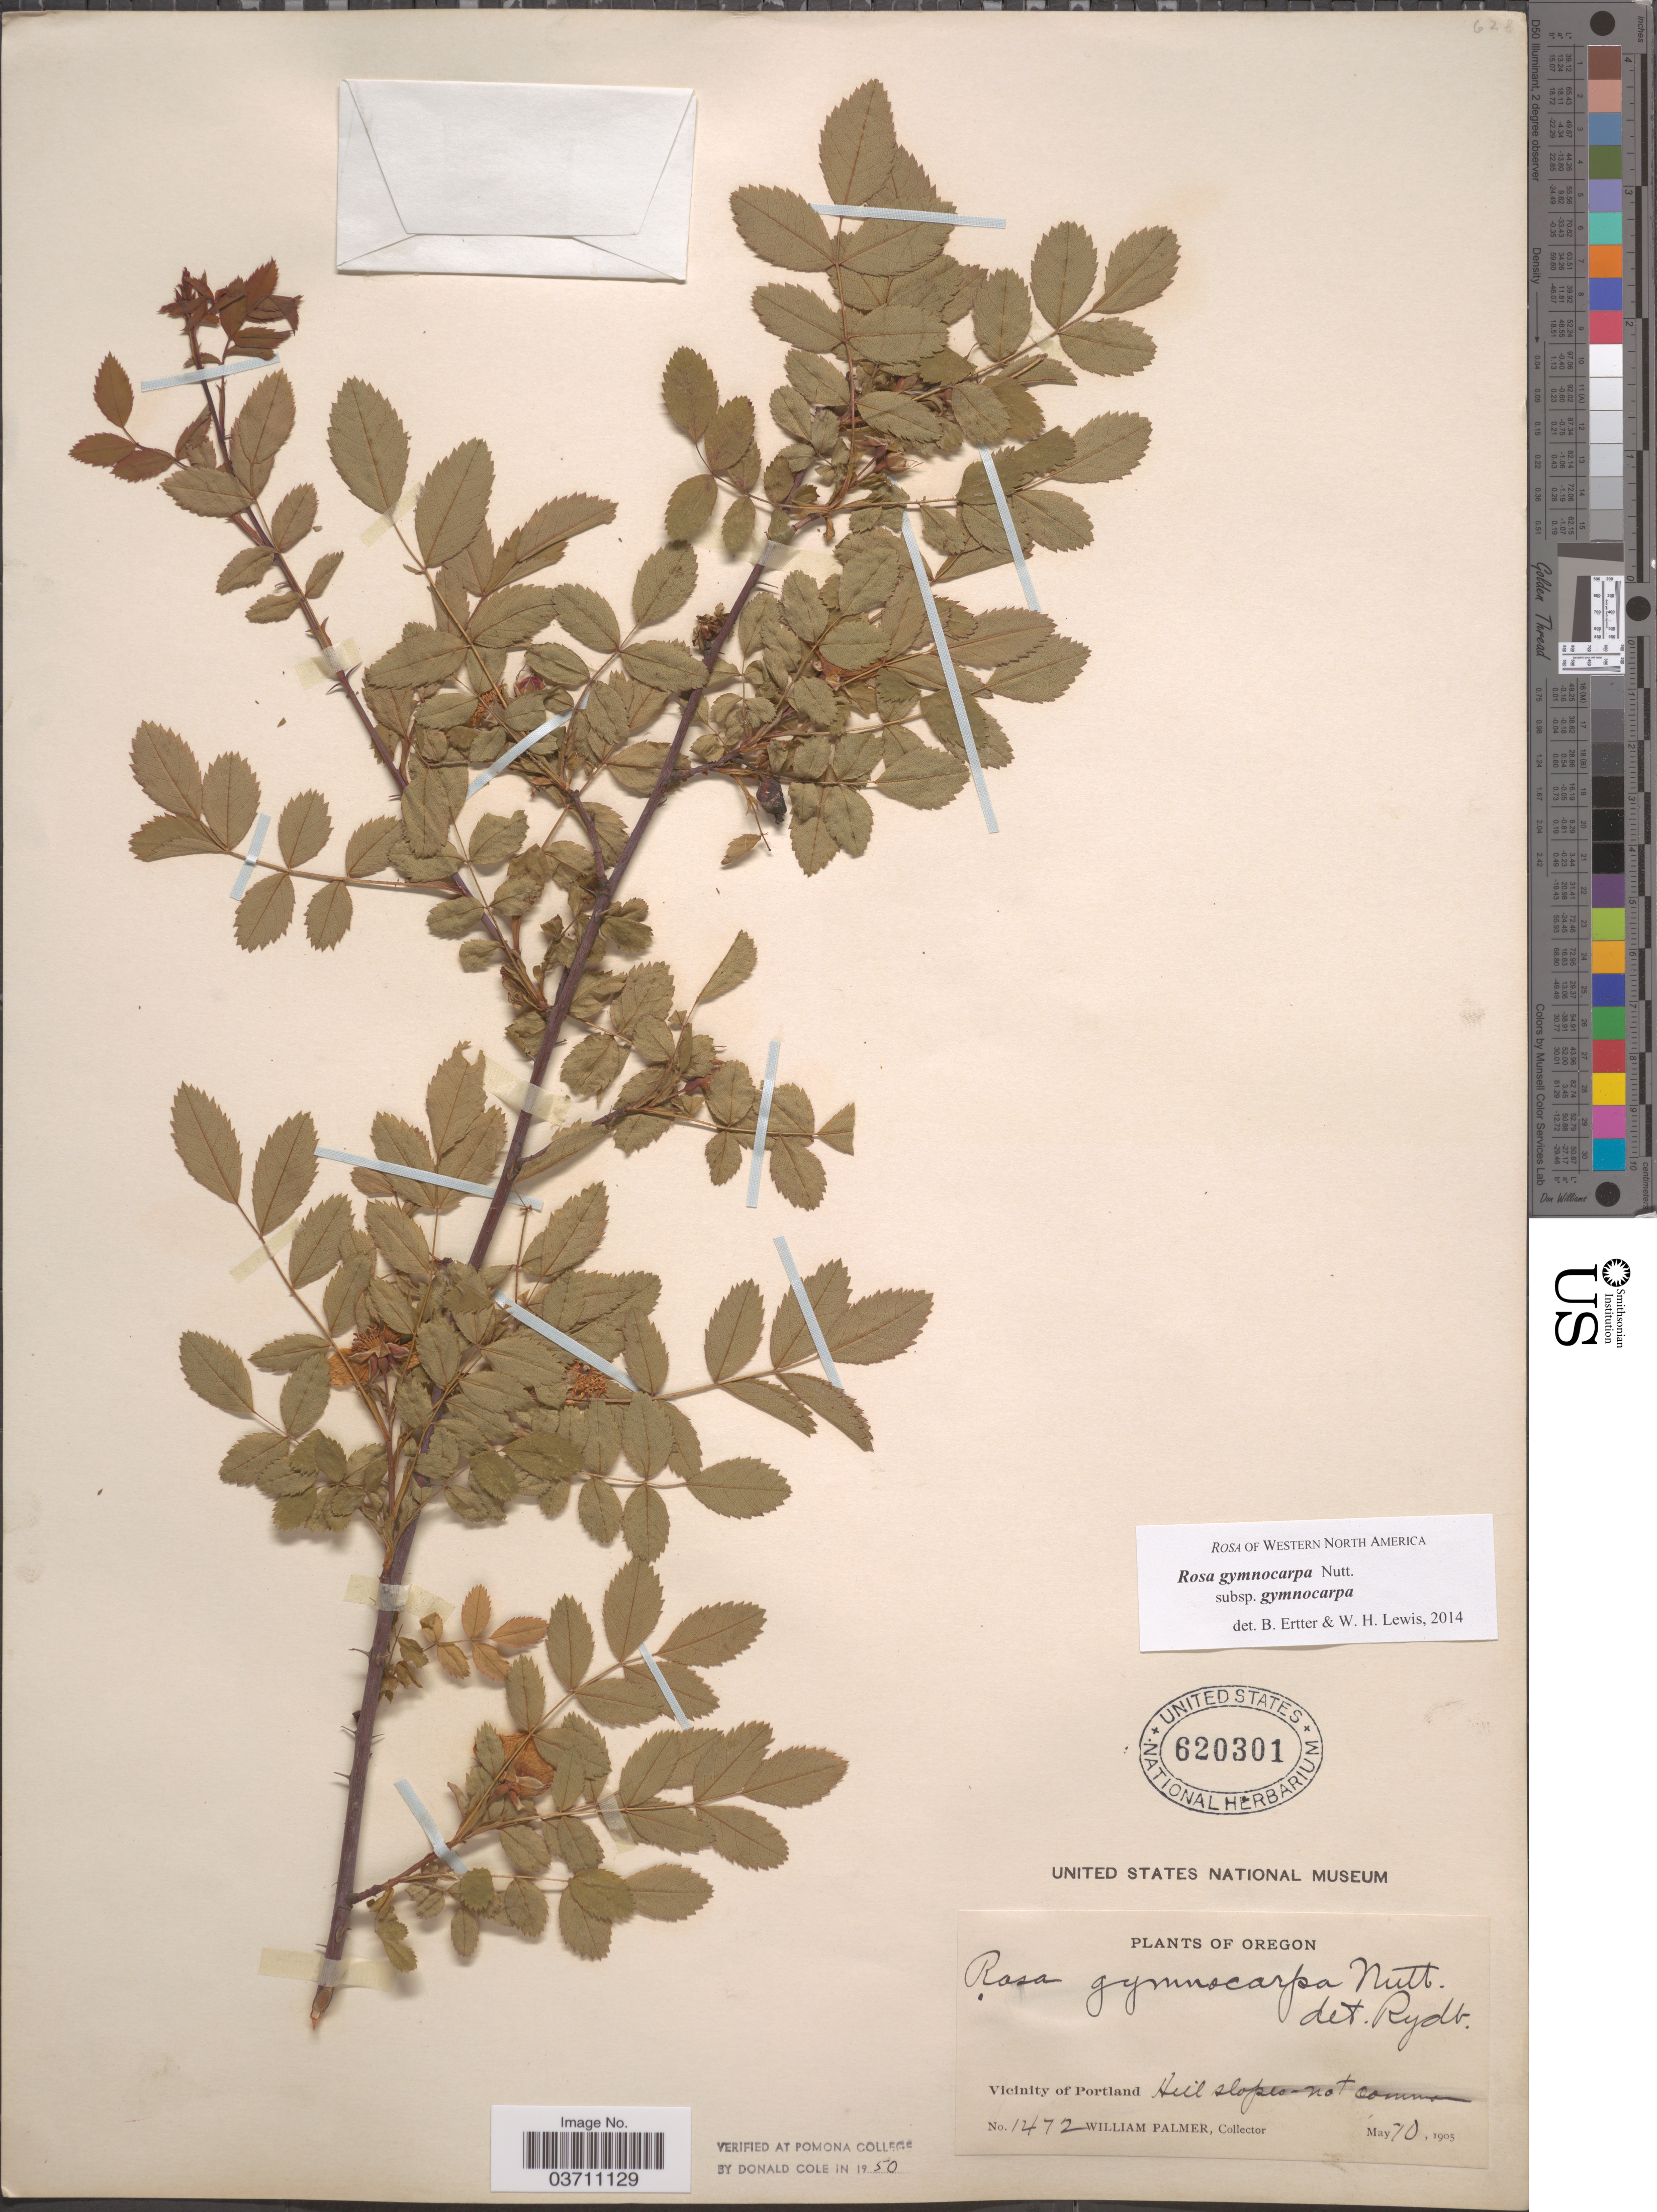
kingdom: Plantae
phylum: Tracheophyta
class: Magnoliopsida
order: Rosales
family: Rosaceae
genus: Rosa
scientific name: Rosa gymnocarpa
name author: Nutt.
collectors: W. Palmer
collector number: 1472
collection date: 1905-05-10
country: United States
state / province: Oregon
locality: Vicinity of Portland.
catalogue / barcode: US 620301